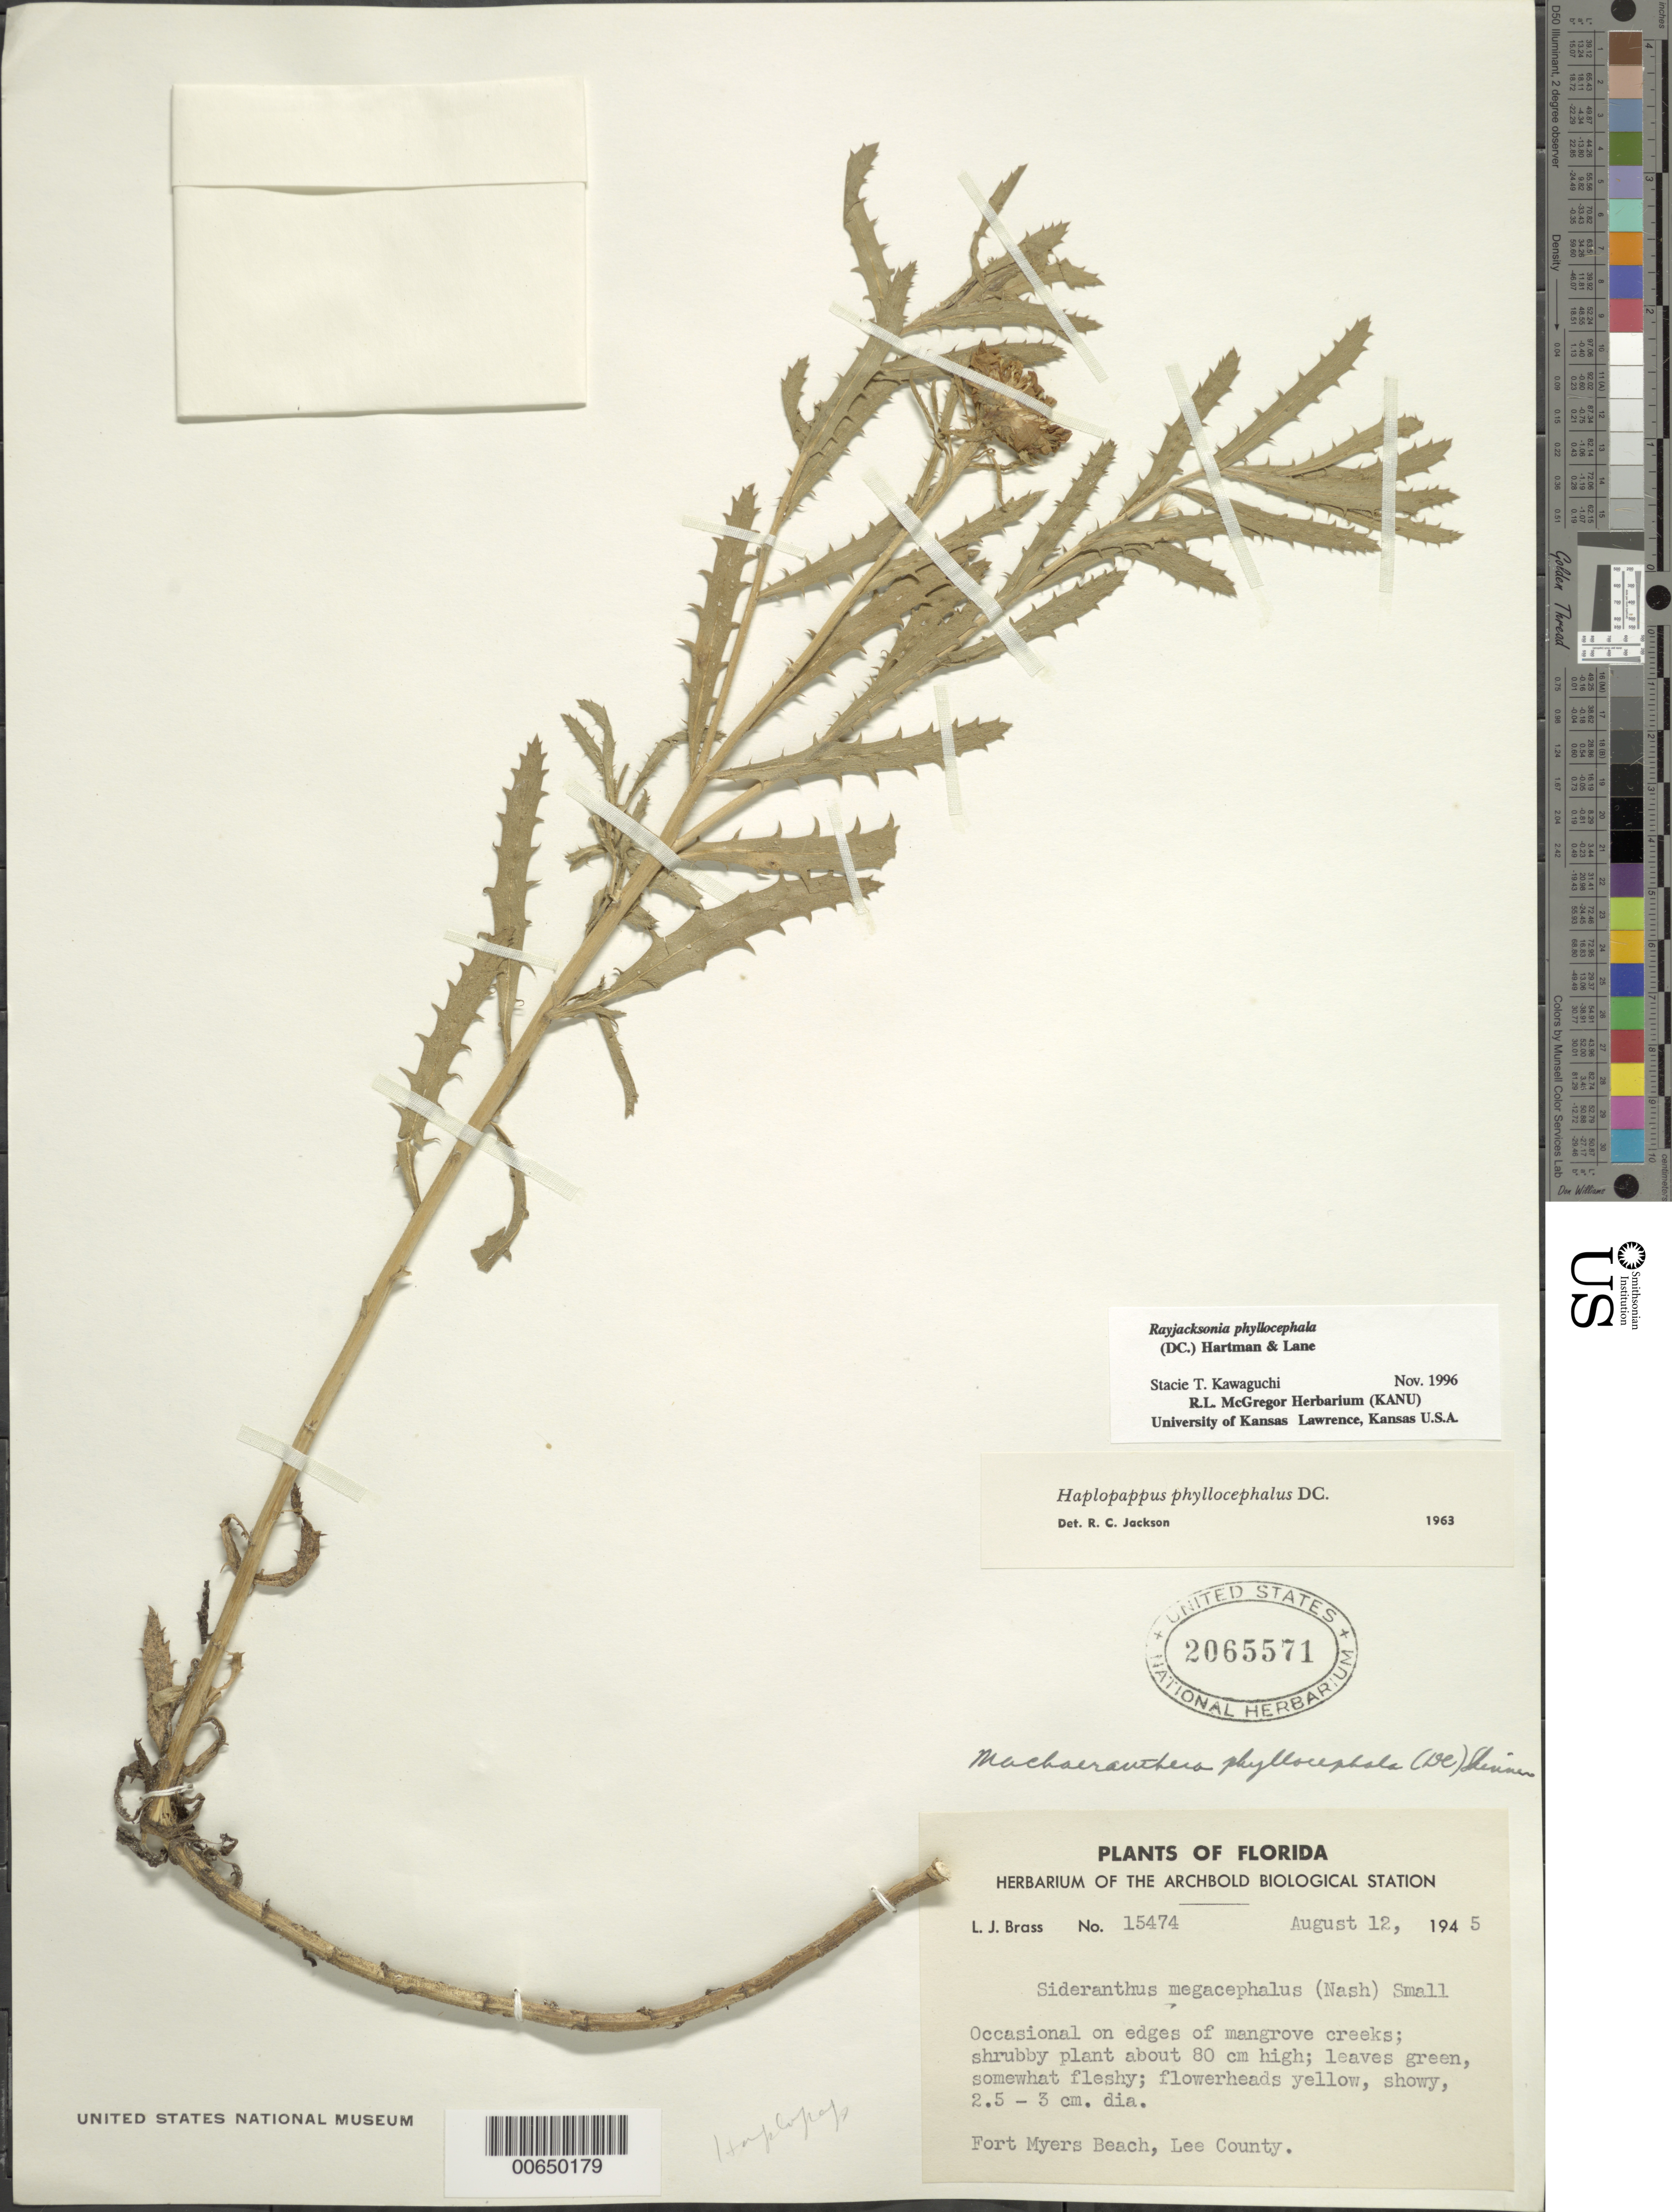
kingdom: Plantae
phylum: Tracheophyta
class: Magnoliopsida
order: Asterales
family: Asteraceae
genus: Rayjacksonia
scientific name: Rayjacksonia phyllocephala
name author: (DC.) R.L. Hartm. & M.A. Lane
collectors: L. J. Brass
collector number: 15474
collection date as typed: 12 Aug 1945 or 08 Dec 1945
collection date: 1945-08-12 or 1945-12-08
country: United States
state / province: Florida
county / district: Lee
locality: Ft. Myers Beach.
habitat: Edges of mangrove creeks.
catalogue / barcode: US 2065571